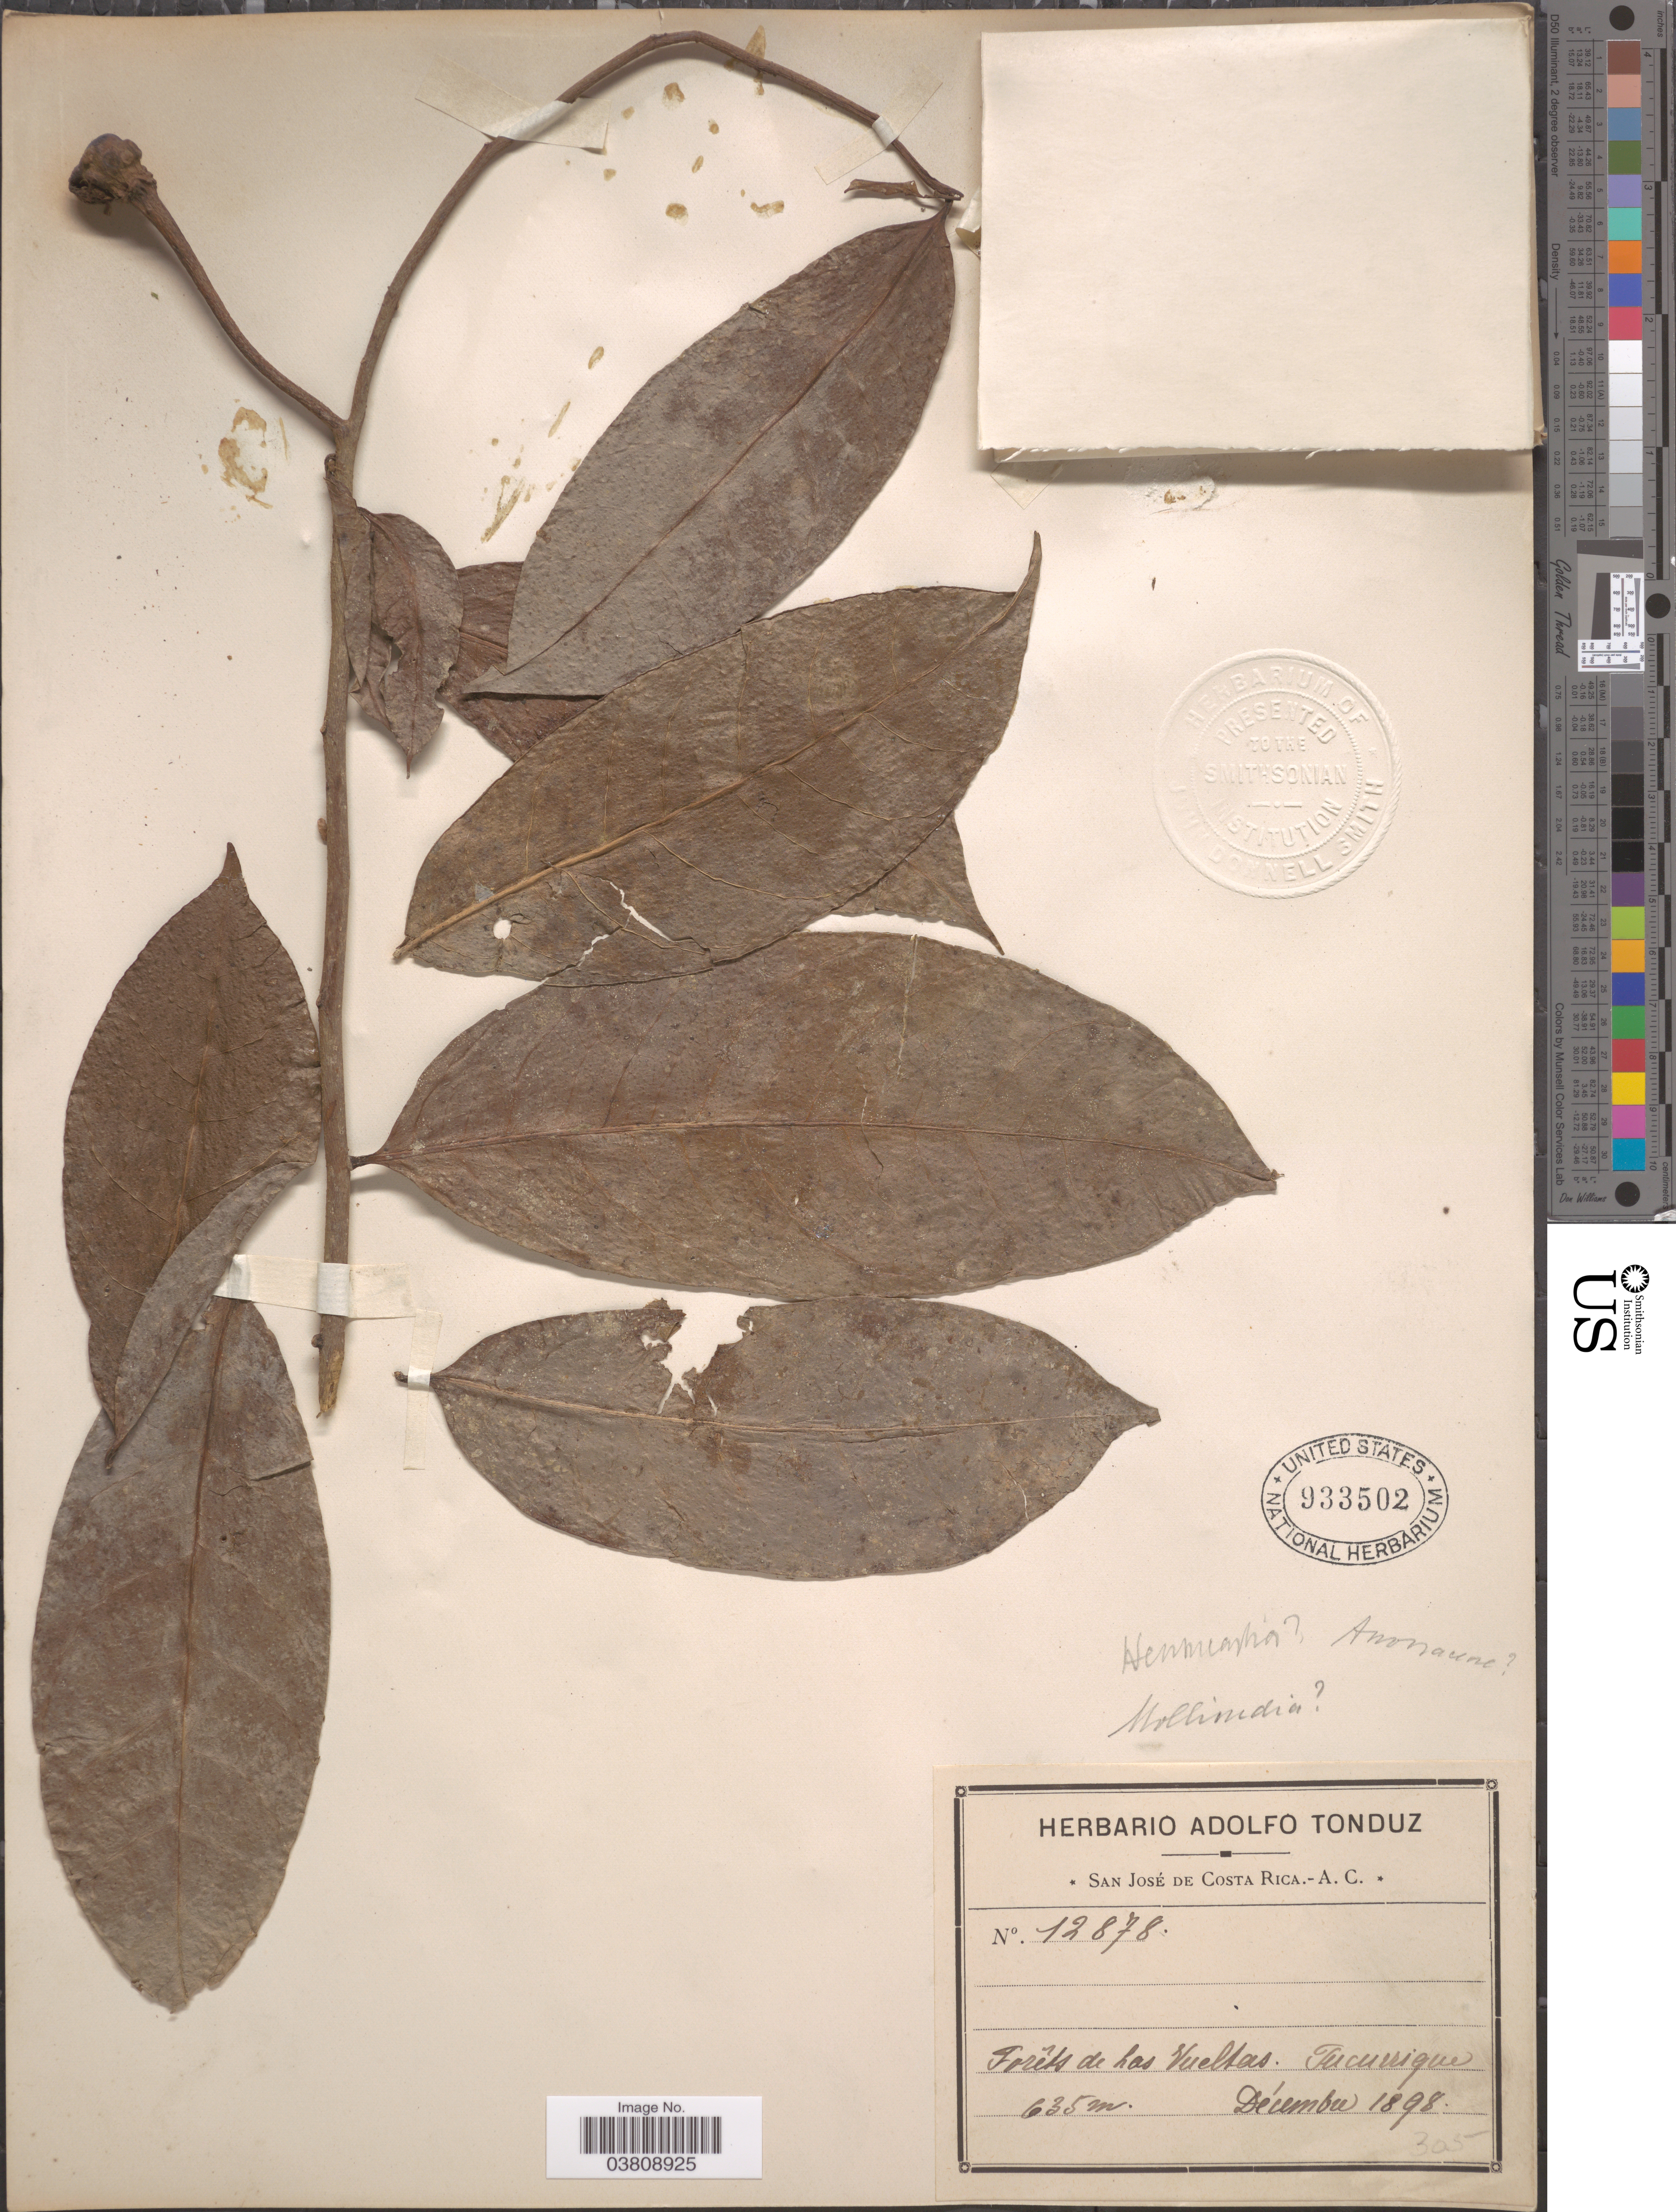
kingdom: Plantae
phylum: Tracheophyta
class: Magnoliopsida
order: Laurales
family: Monimiaceae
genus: Mollinedia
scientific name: Mollinedia sp.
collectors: ex Herb. Adolfo Tonduz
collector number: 12878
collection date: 1898-12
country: Costa Rica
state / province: San José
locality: Forêts de Las Vueltas. Tucurrique.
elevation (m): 635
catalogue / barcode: US 933502